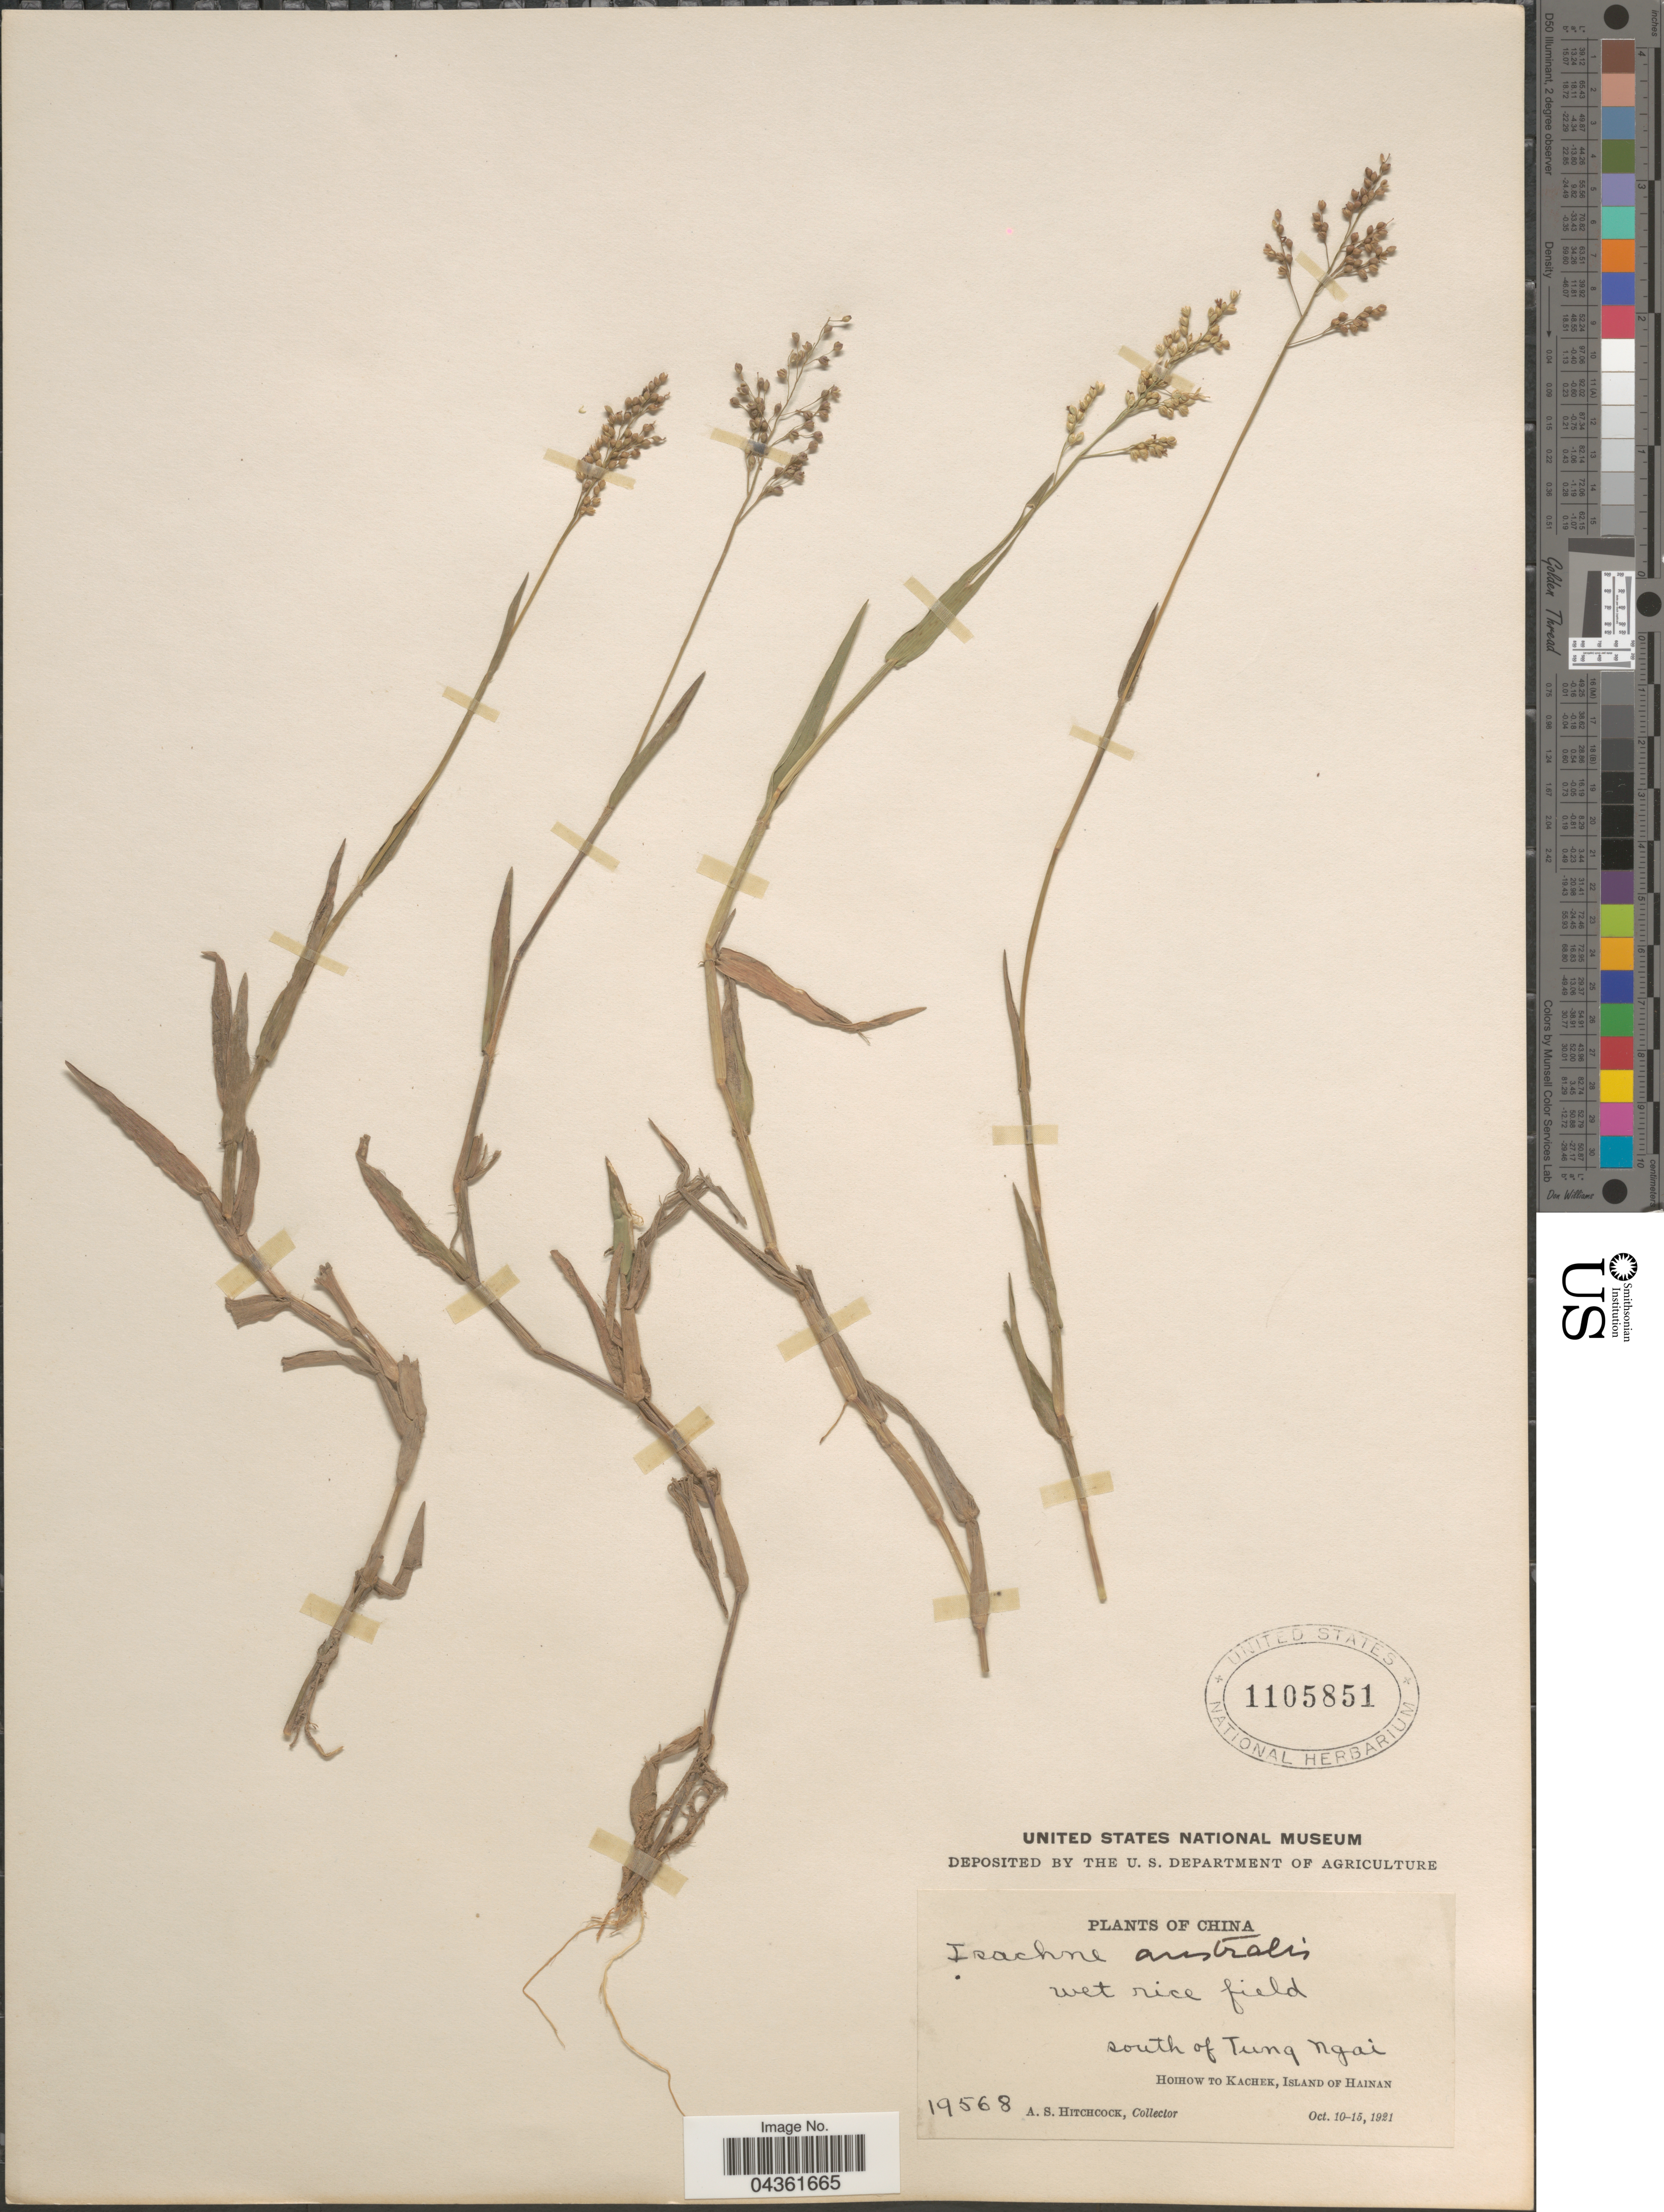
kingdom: Plantae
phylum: Tracheophyta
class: Liliopsida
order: Poales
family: Poaceae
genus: Isachne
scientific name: Isachne globosa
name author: (Thunb.) Kuntze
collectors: A. S. Hitchcock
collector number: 19568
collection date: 1921-10-10/1921-10-15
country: China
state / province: Hainan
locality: South of Tung Ngai. Hoihow to Kachek, Island of Hainan.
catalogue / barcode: US 1105851